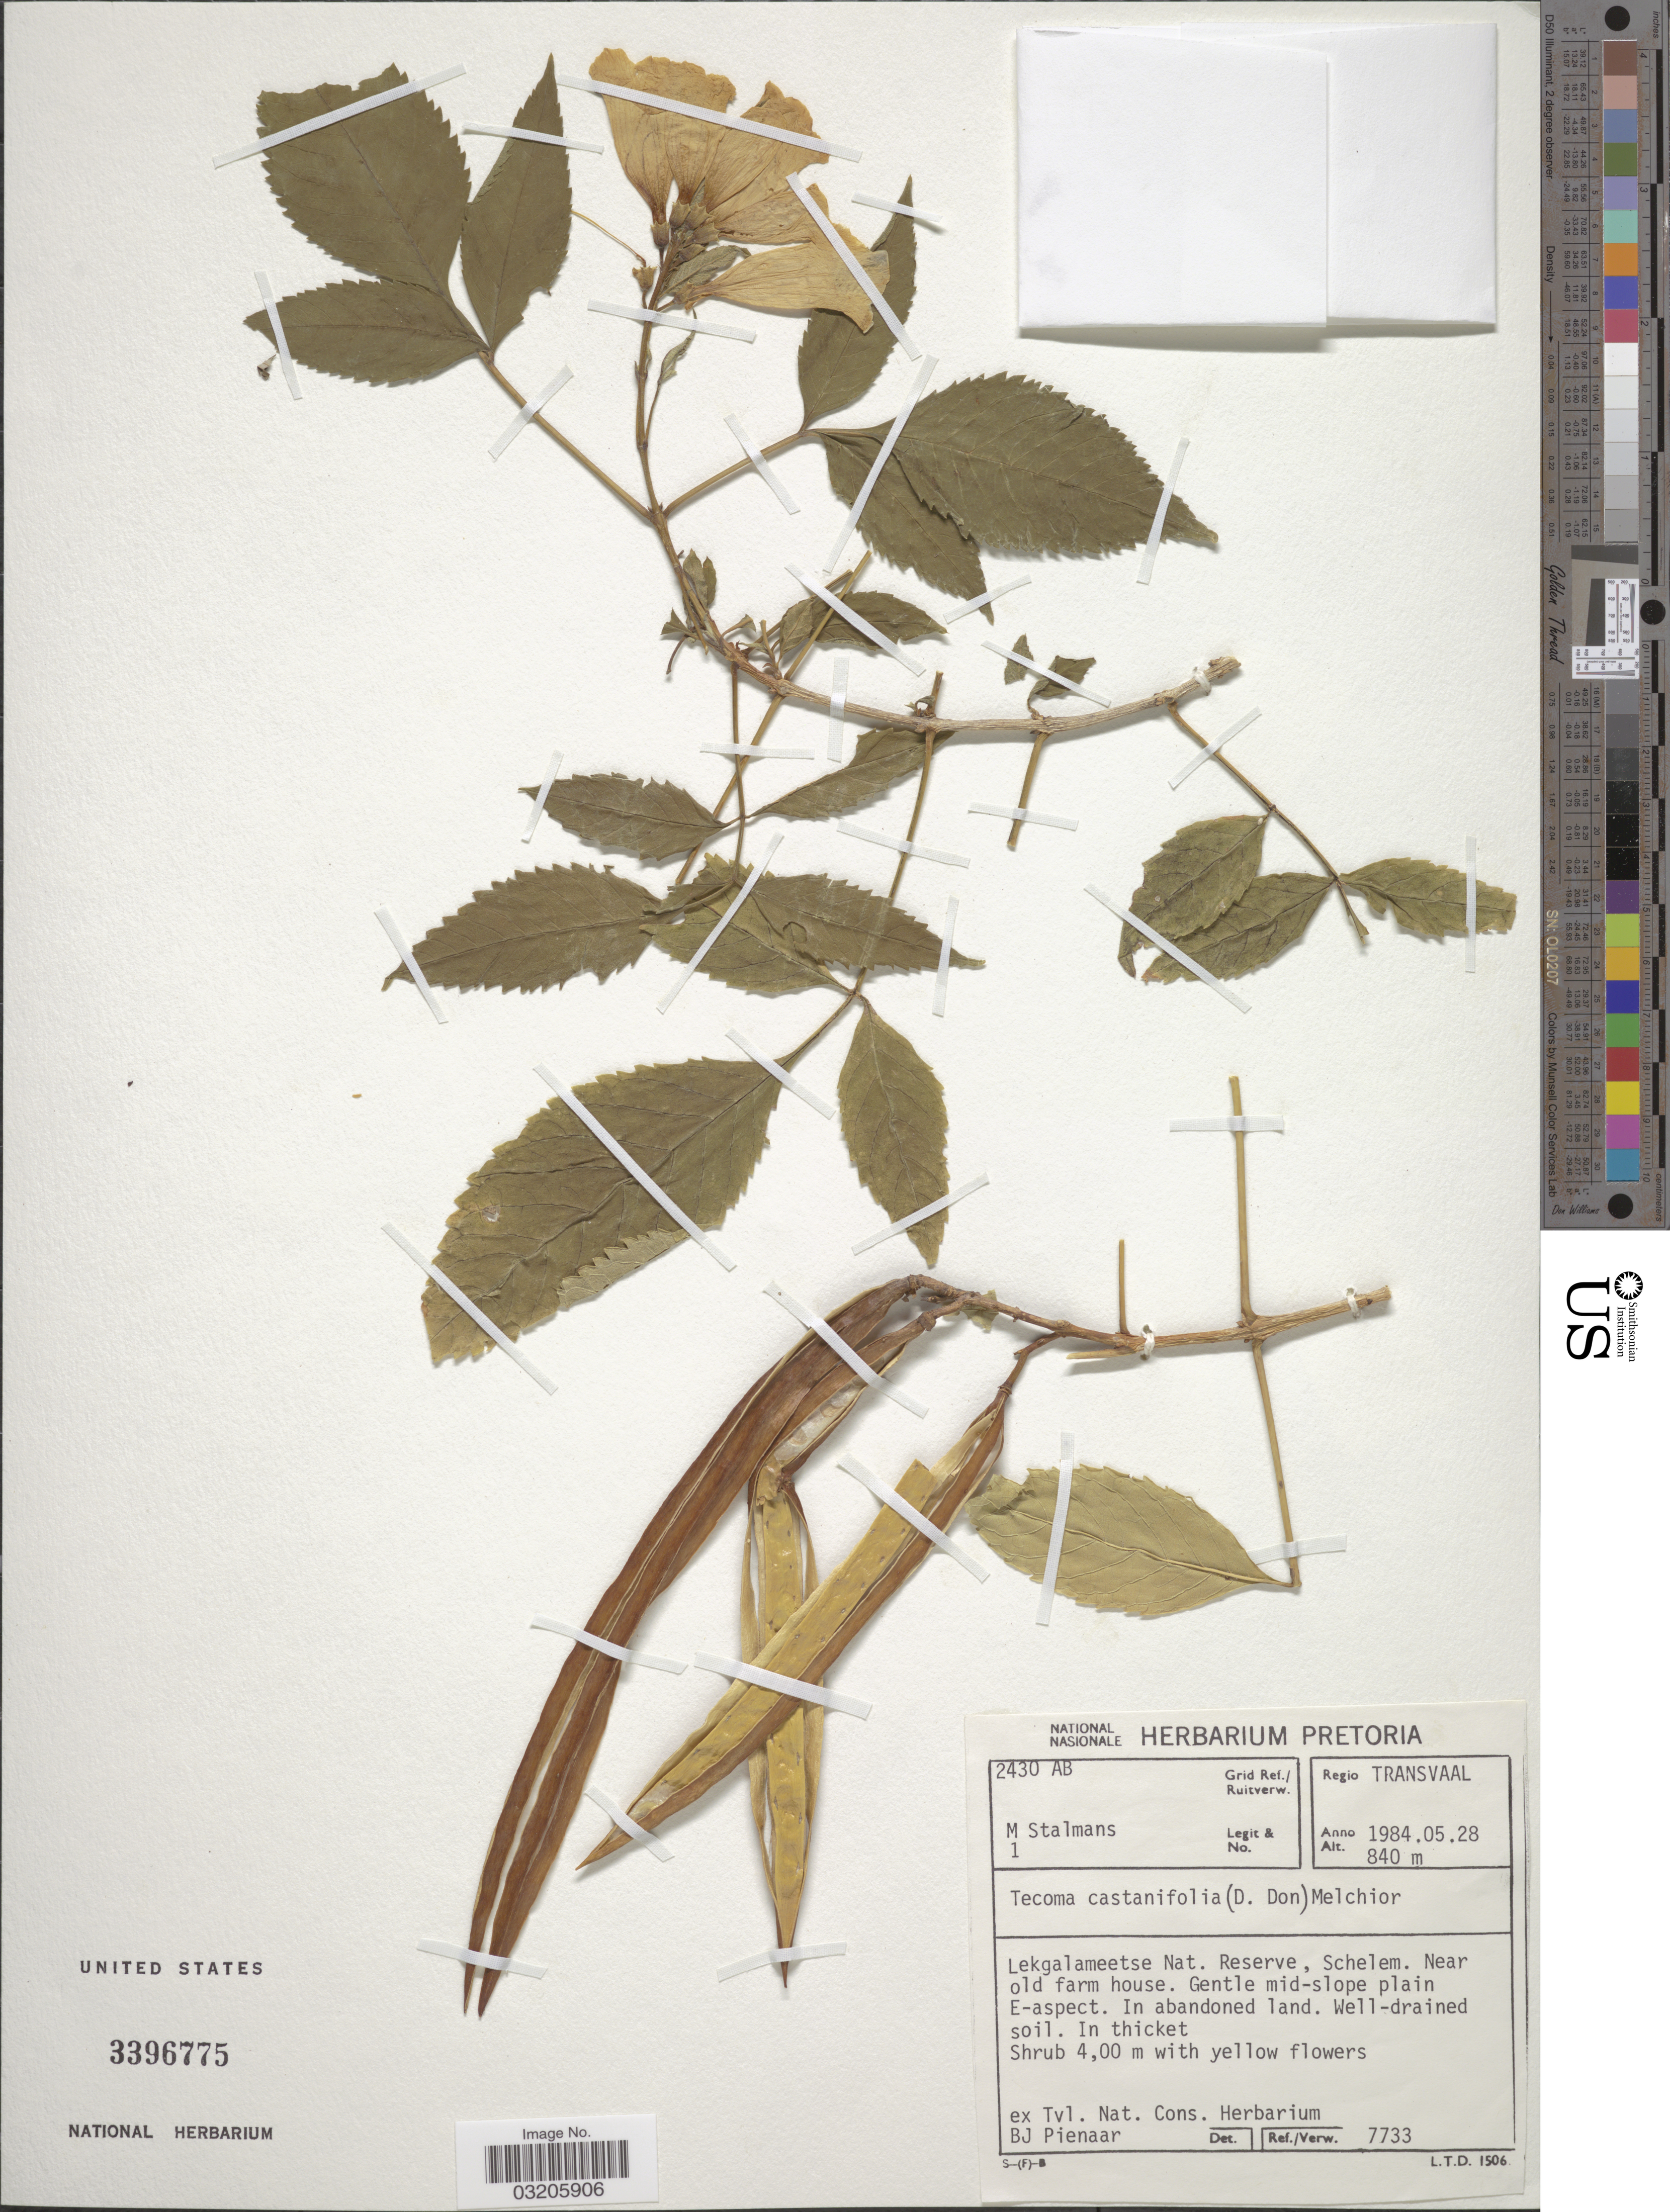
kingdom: Plantae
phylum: Tracheophyta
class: Magnoliopsida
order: Lamiales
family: Bignoniaceae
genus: Tecoma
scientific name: Tecoma castanifolia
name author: (D. Don) Melch.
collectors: M. Stalmans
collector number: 1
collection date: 1984-05-28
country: South Africa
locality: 2430 AB Grid Ref. Regio Transvaal. Lekgalameetse Nat. Reserve, Schelem. Near old farm house. Gentle mid-slope plain E-aspect. In abandoned land.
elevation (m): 840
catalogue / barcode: US 3396775